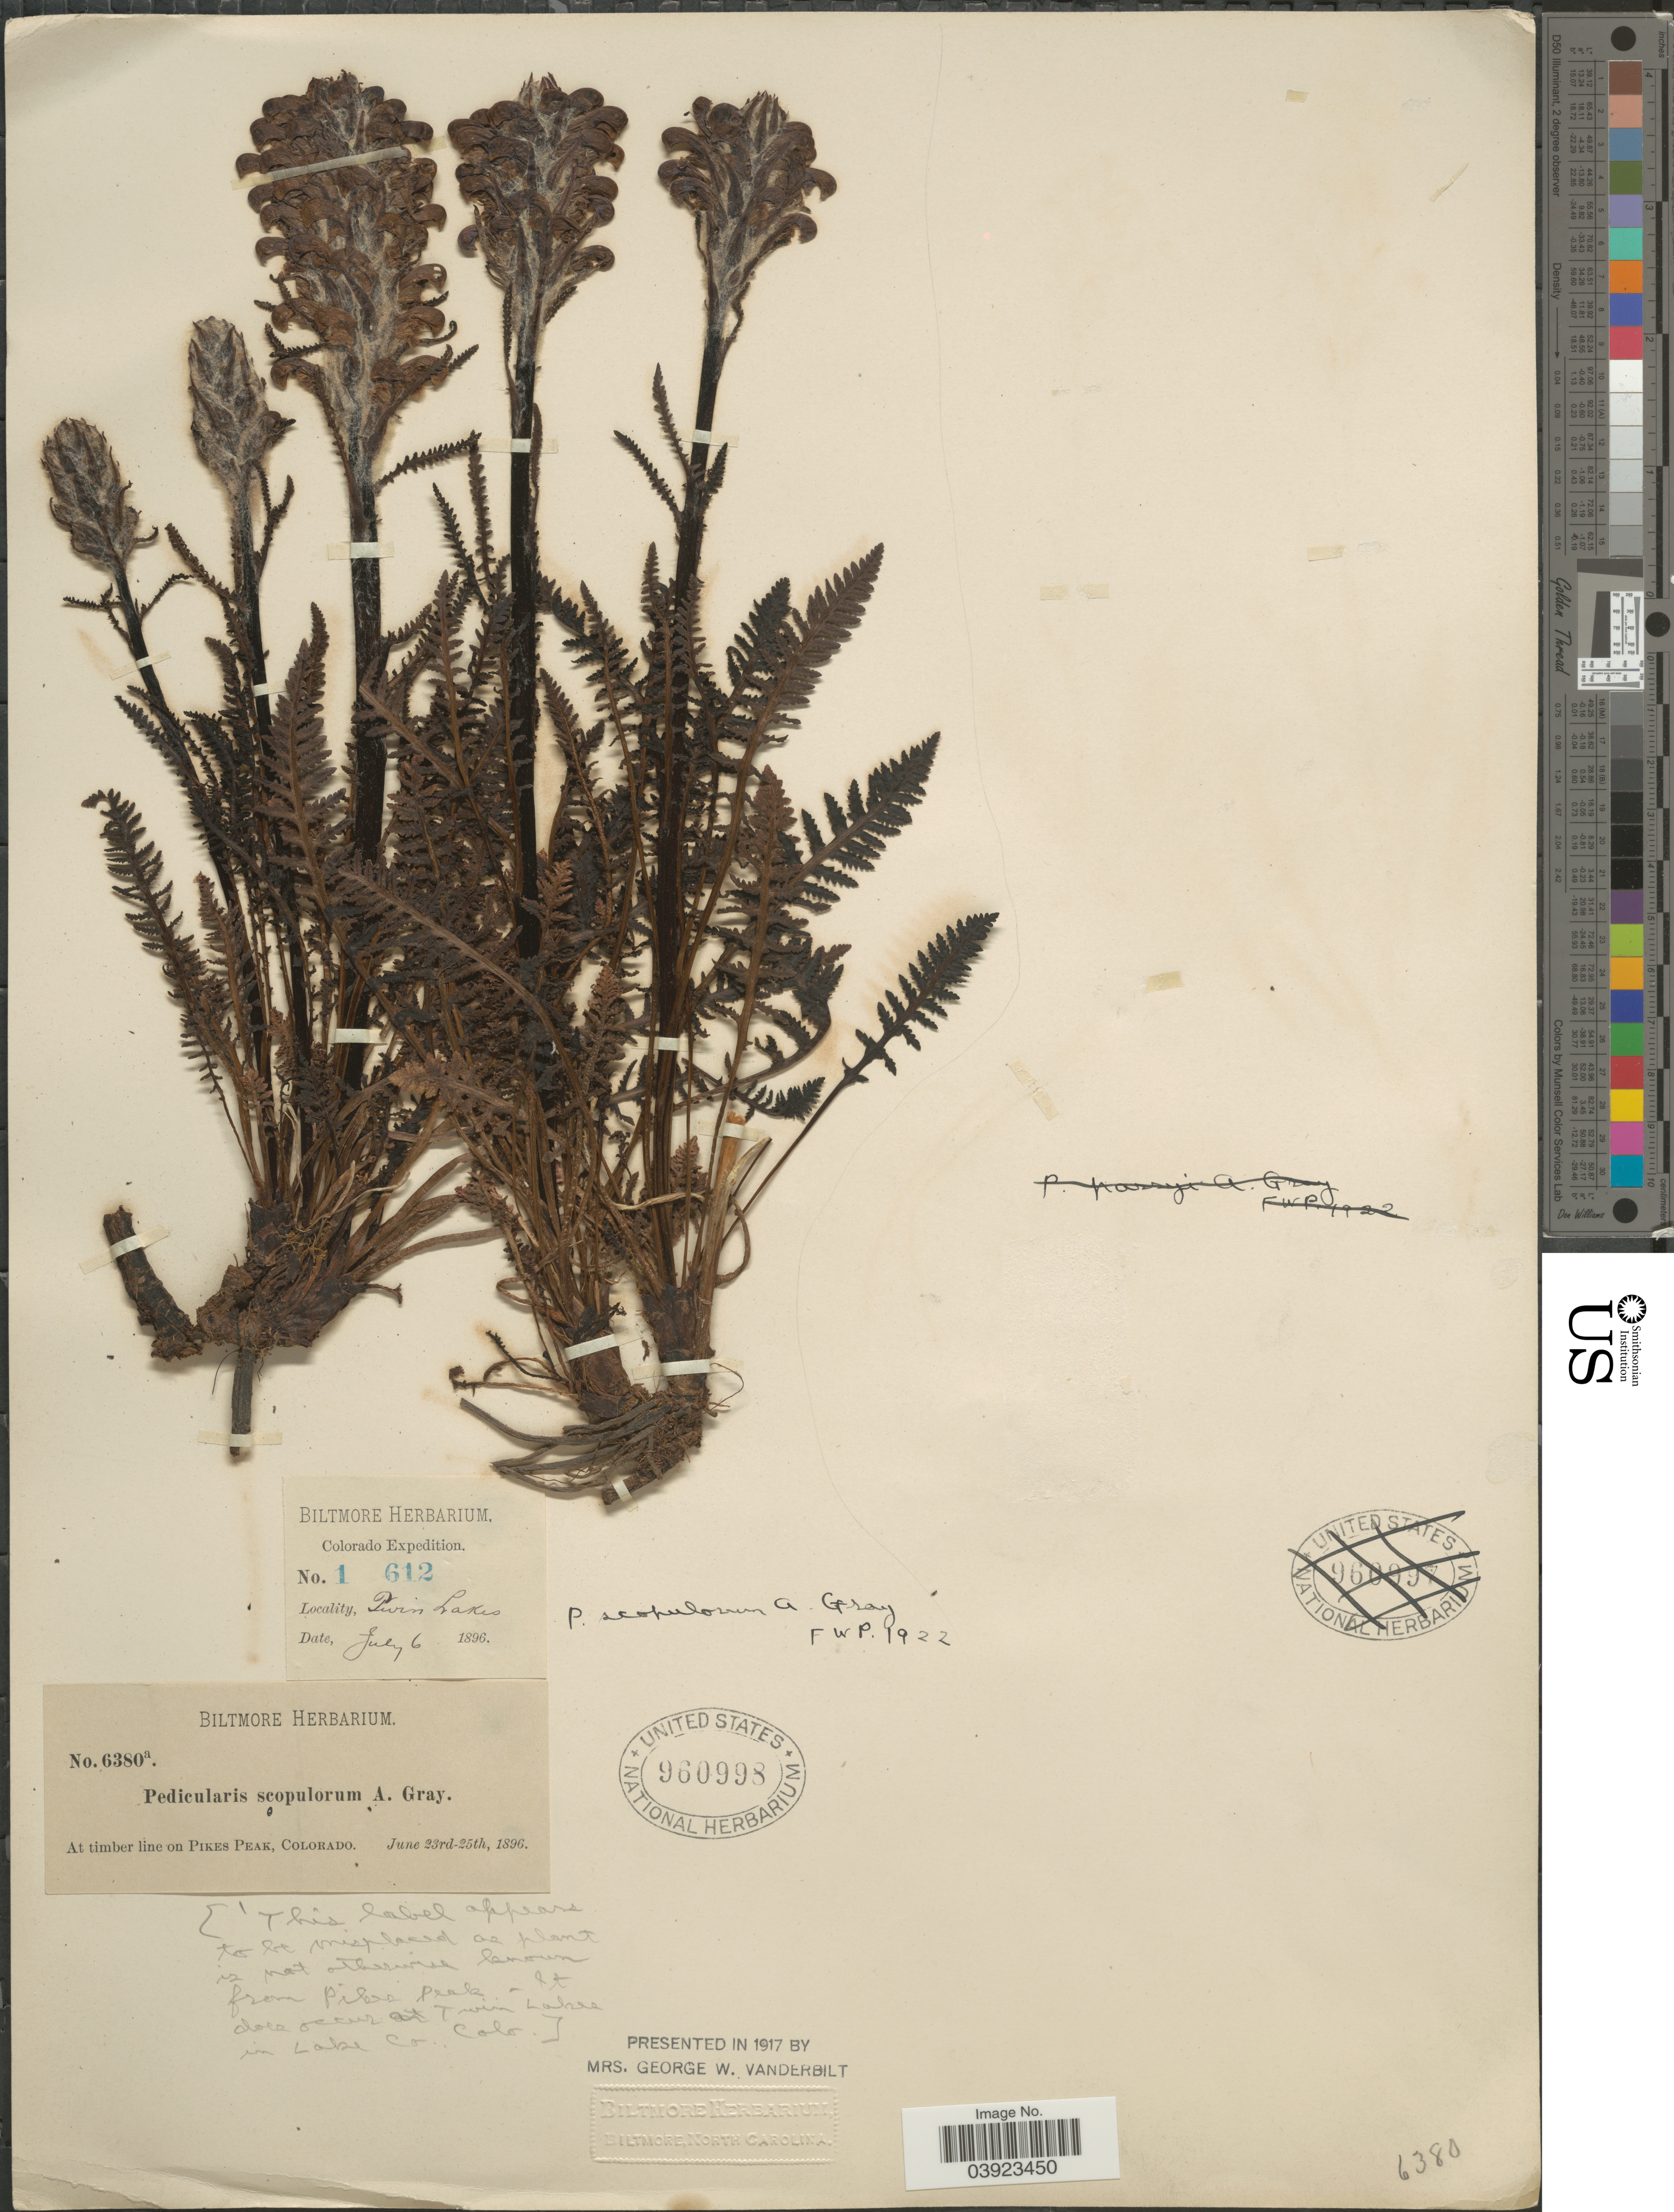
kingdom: Plantae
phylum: Tracheophyta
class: Magnoliopsida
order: Lamiales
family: Orobanchaceae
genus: Pedicularis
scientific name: Pedicularis scopulorum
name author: A. Gray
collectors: ex herb. Biltmore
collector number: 1612/6380a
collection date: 1896-07-06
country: United States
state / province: Colorado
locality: Twin Lakes. At timber line on Pikes Peak.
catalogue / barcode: US 960998